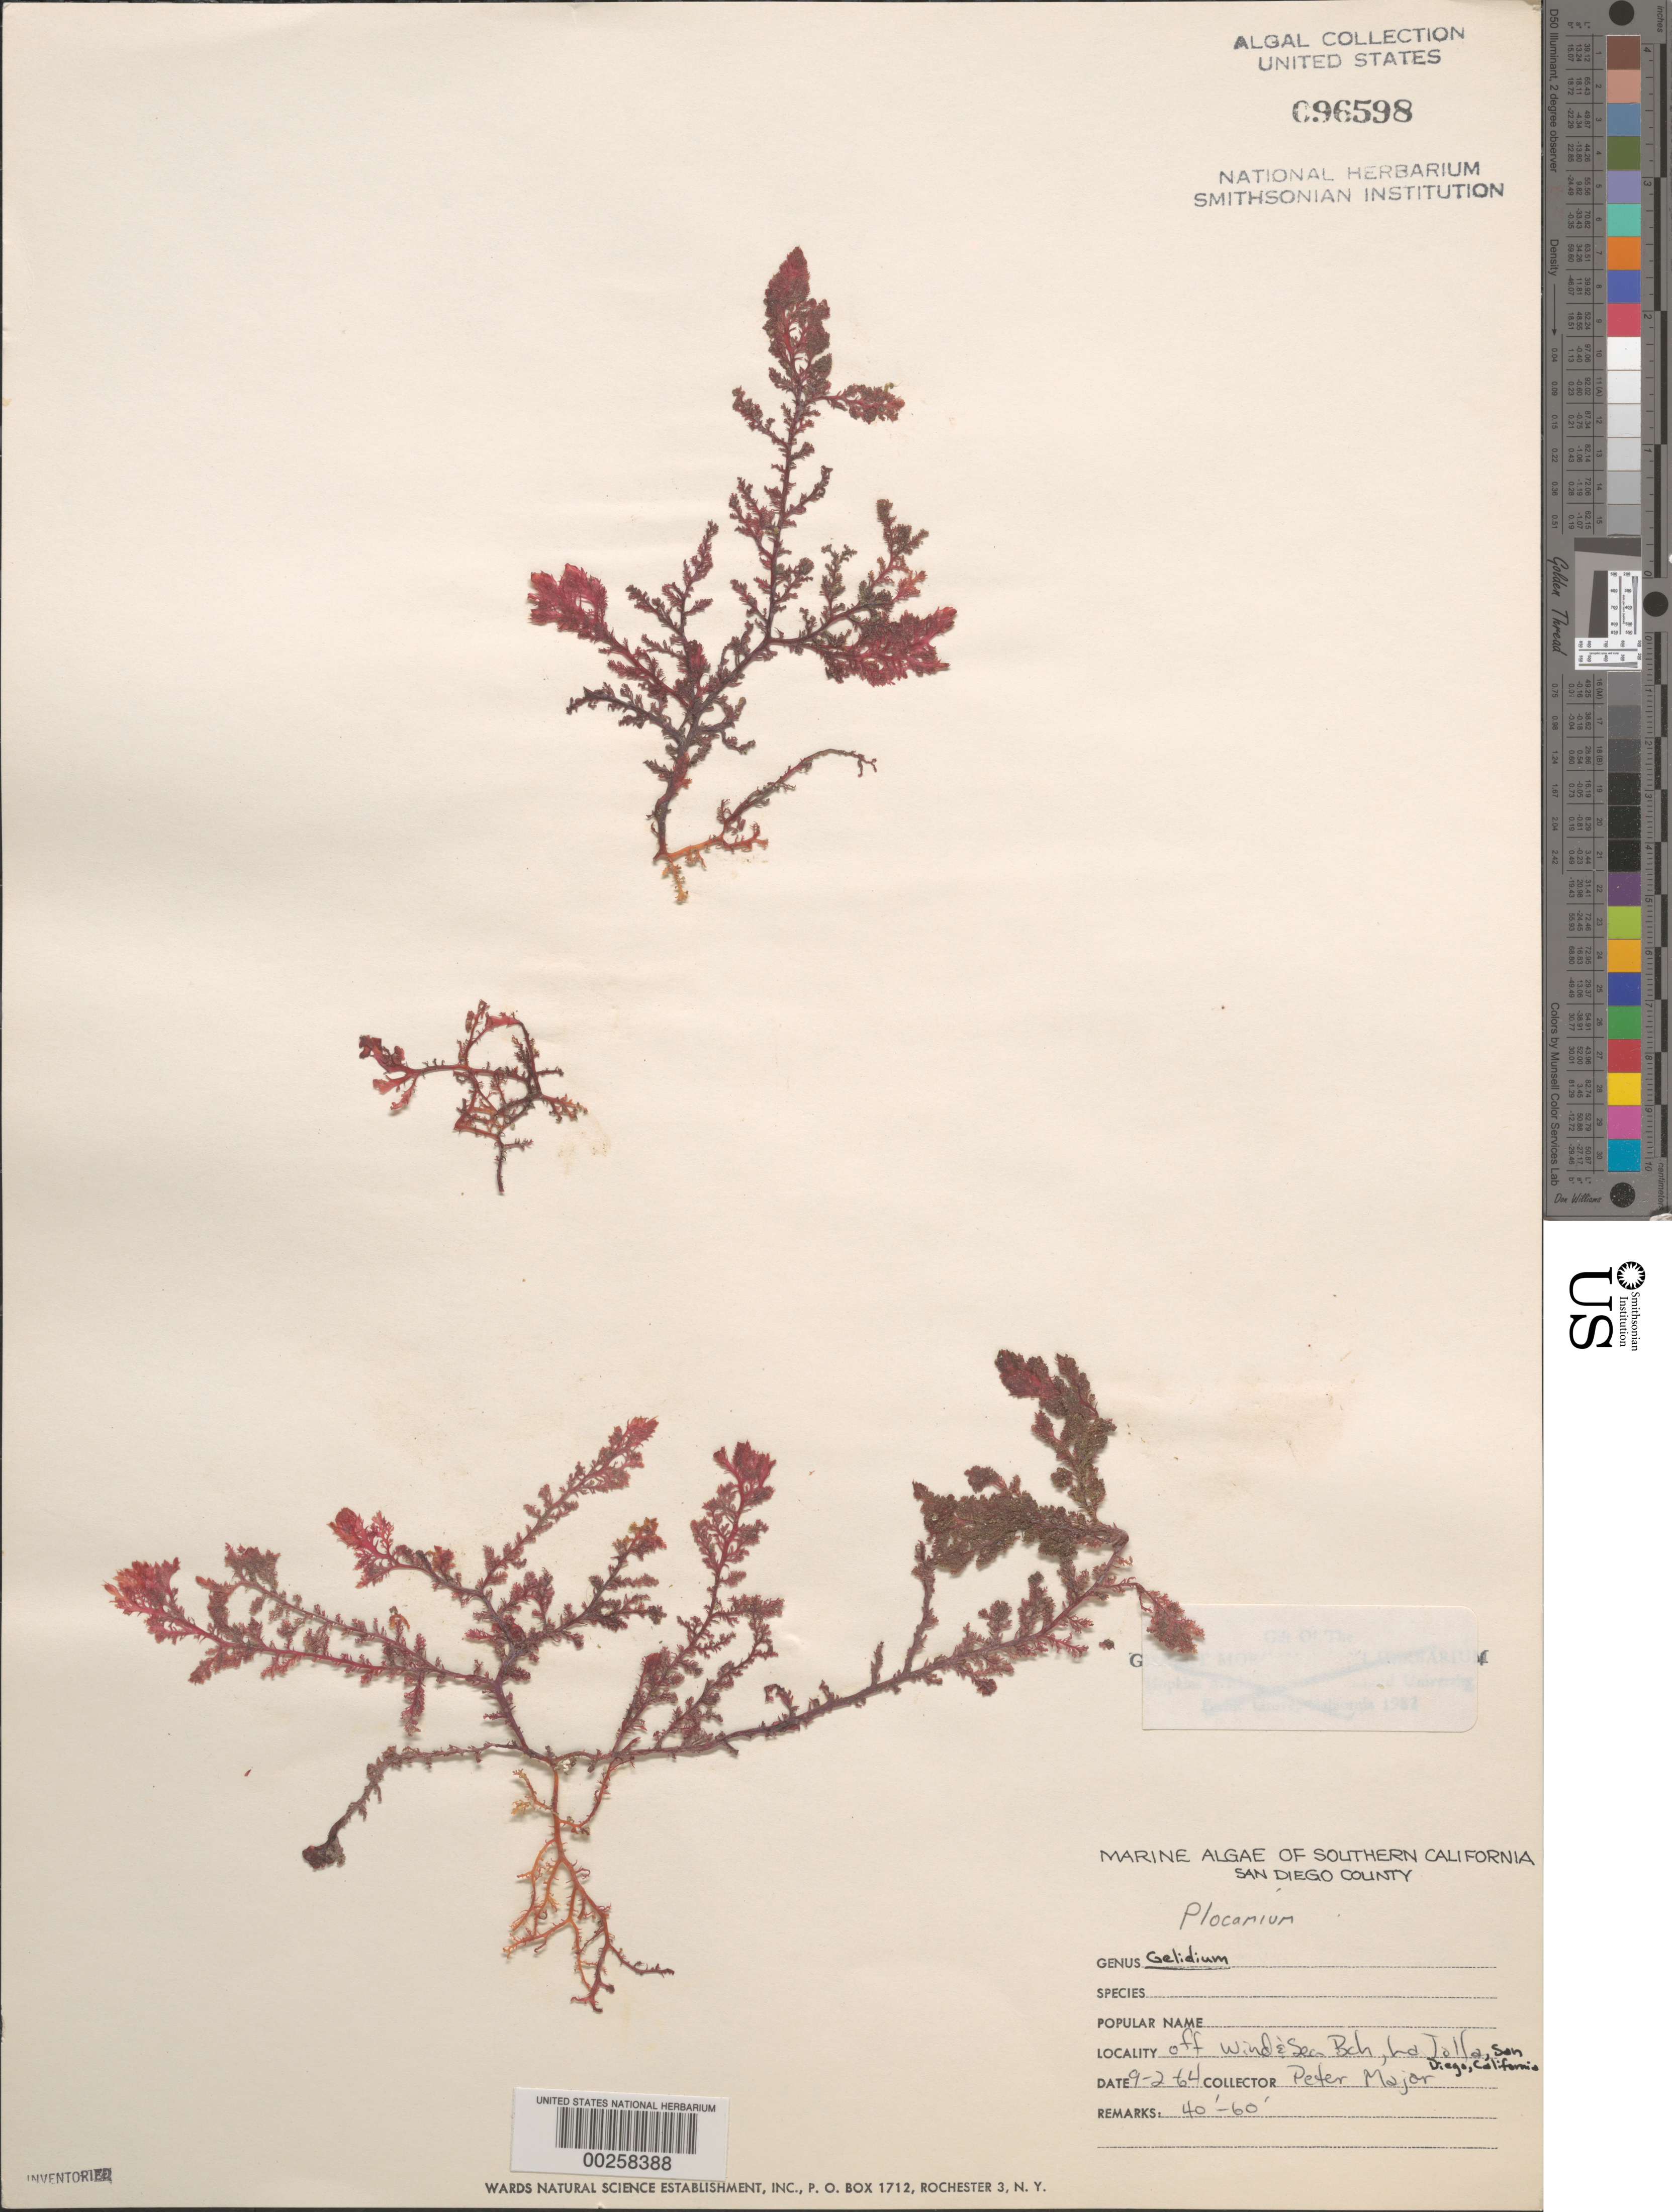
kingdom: Plantae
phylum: Rhodophyta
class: Florideophyceae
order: Plocamiales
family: Plocamiaceae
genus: Plocamium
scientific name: Plocamium sp.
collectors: P. Major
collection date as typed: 02 Sep 1964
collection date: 1964-09-02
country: United States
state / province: California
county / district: San Diego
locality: La Jolla, off Wind and Sea Beach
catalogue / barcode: US 96598